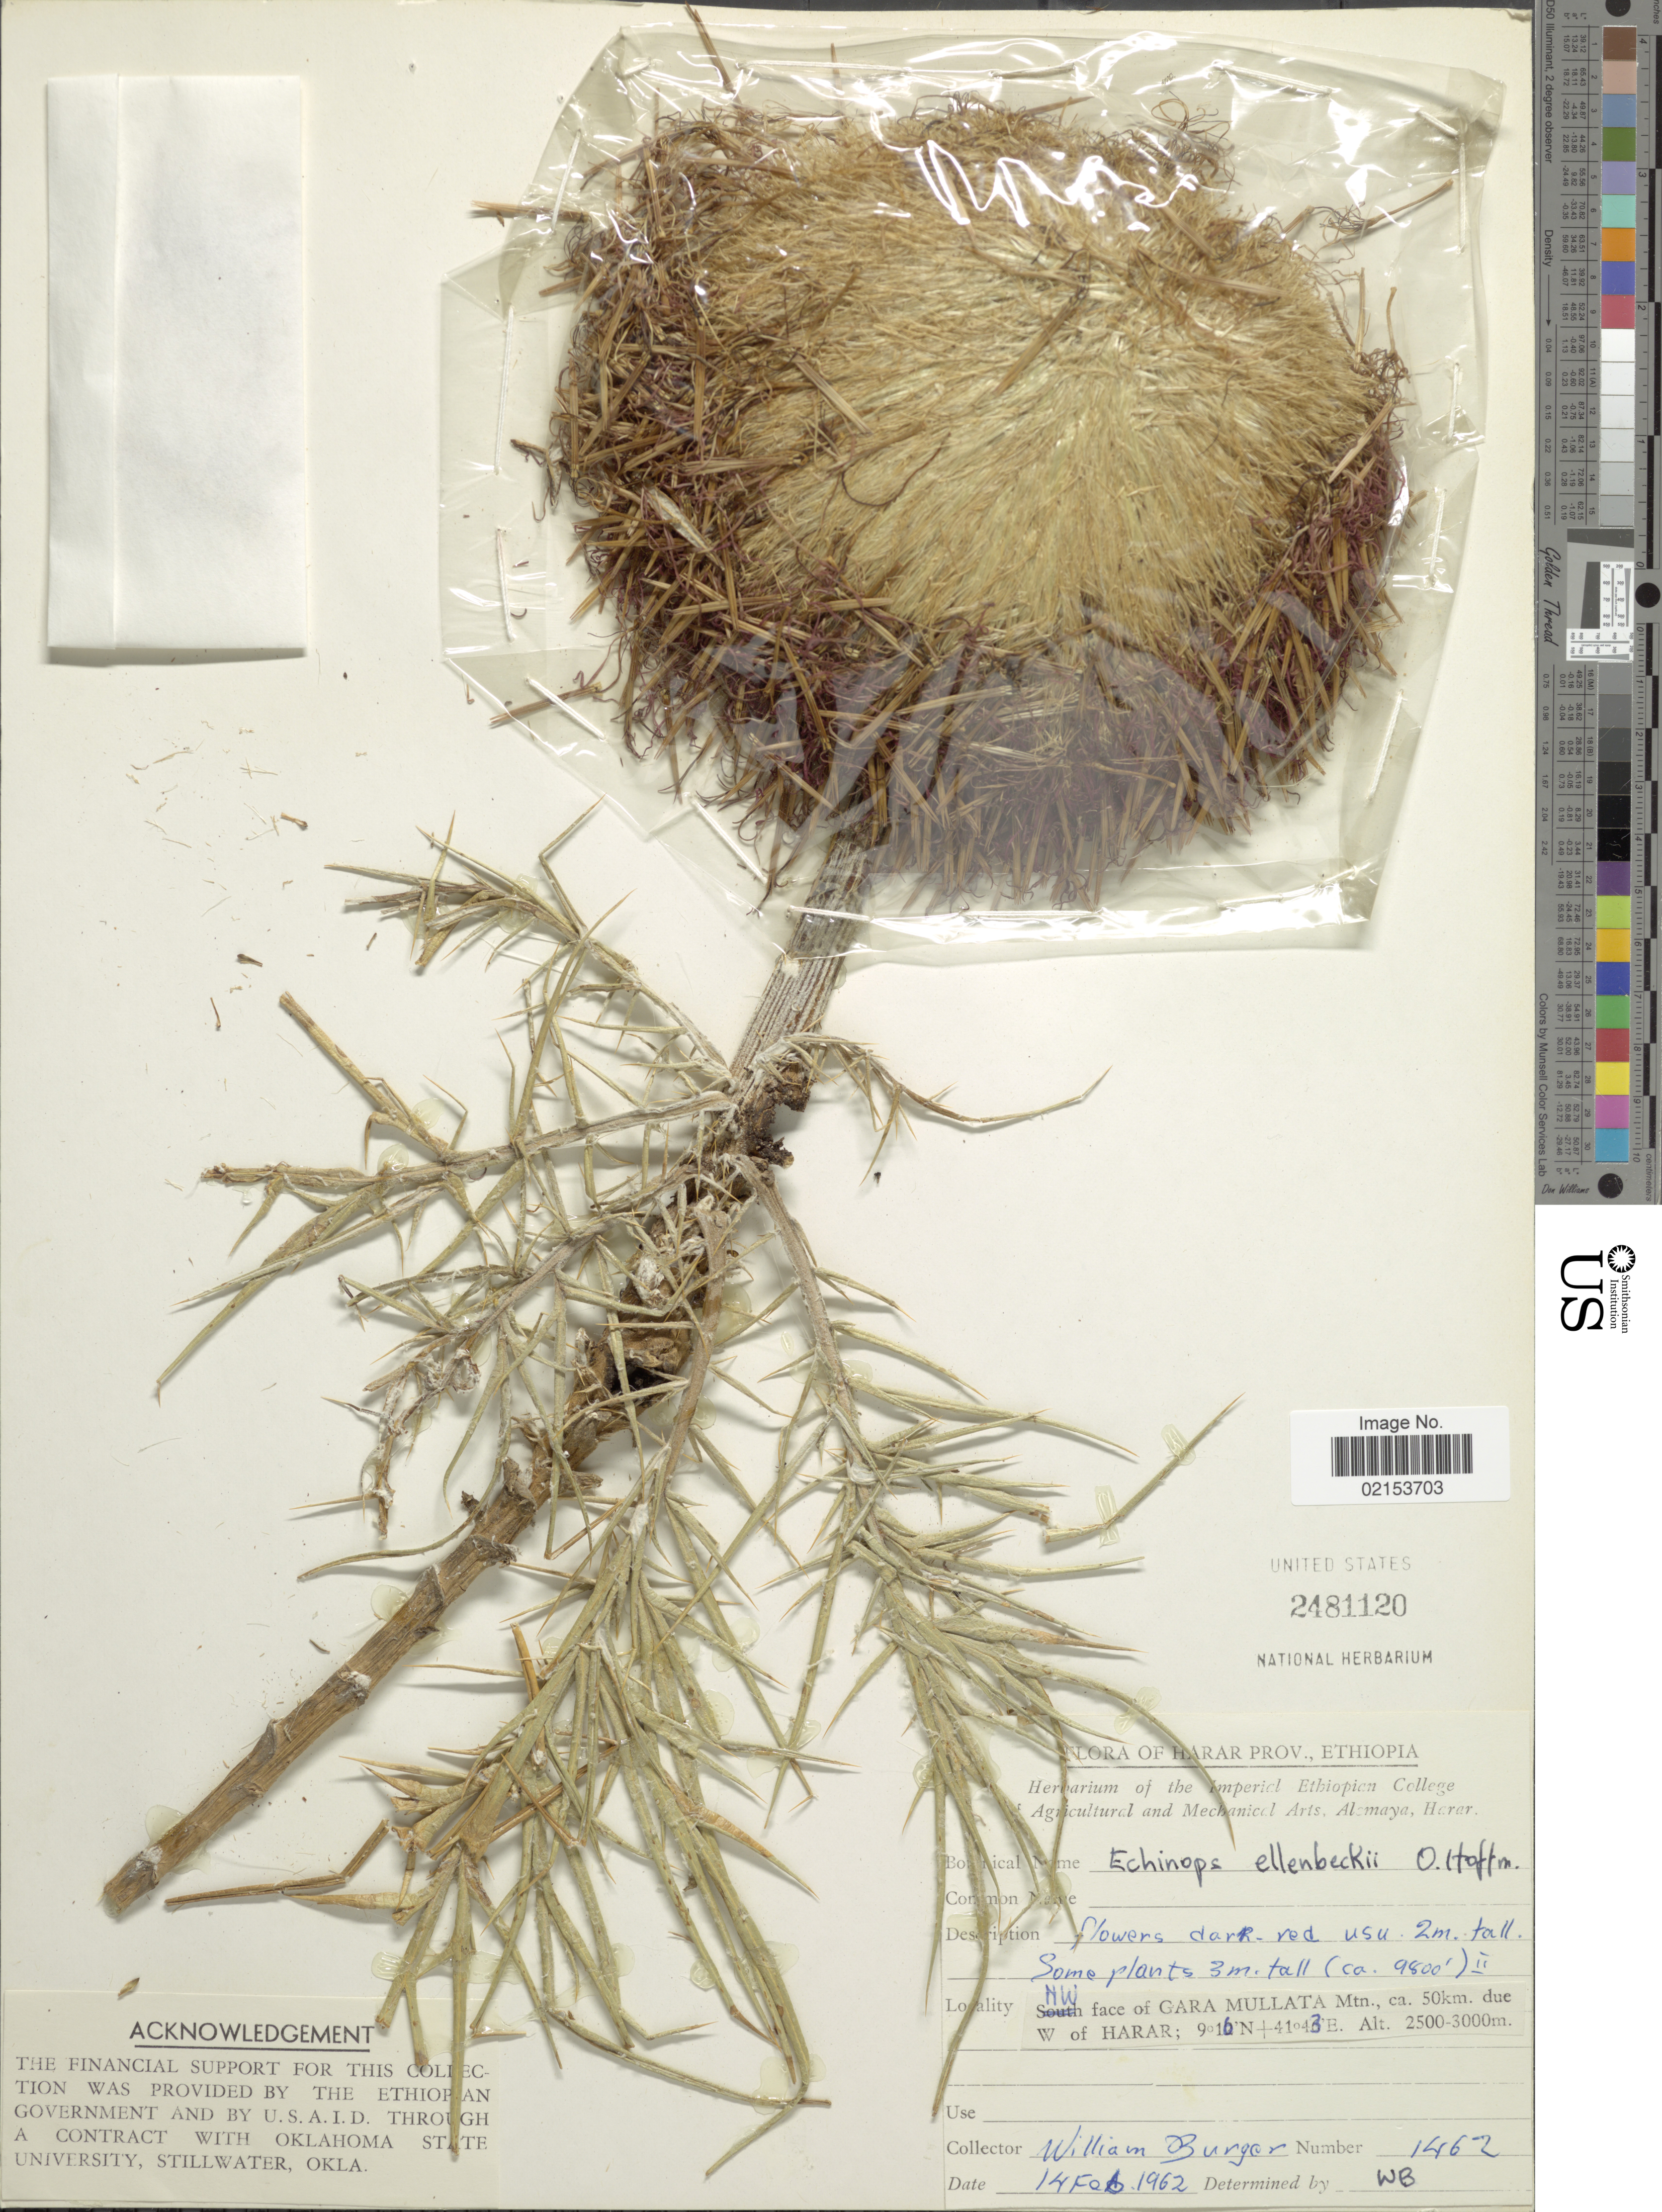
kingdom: Plantae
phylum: Tracheophyta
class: Magnoliopsida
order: Asterales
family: Asteraceae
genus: Echinops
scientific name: Echinops ellenbeckii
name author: O. Hoffm.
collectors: W. Burger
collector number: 1462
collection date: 1962-02-14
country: Ethiopia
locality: Harar Prov. NW face of Gara Mullata Mtn., ca. 50 km due W of Harar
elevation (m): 2500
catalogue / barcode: US 2481120